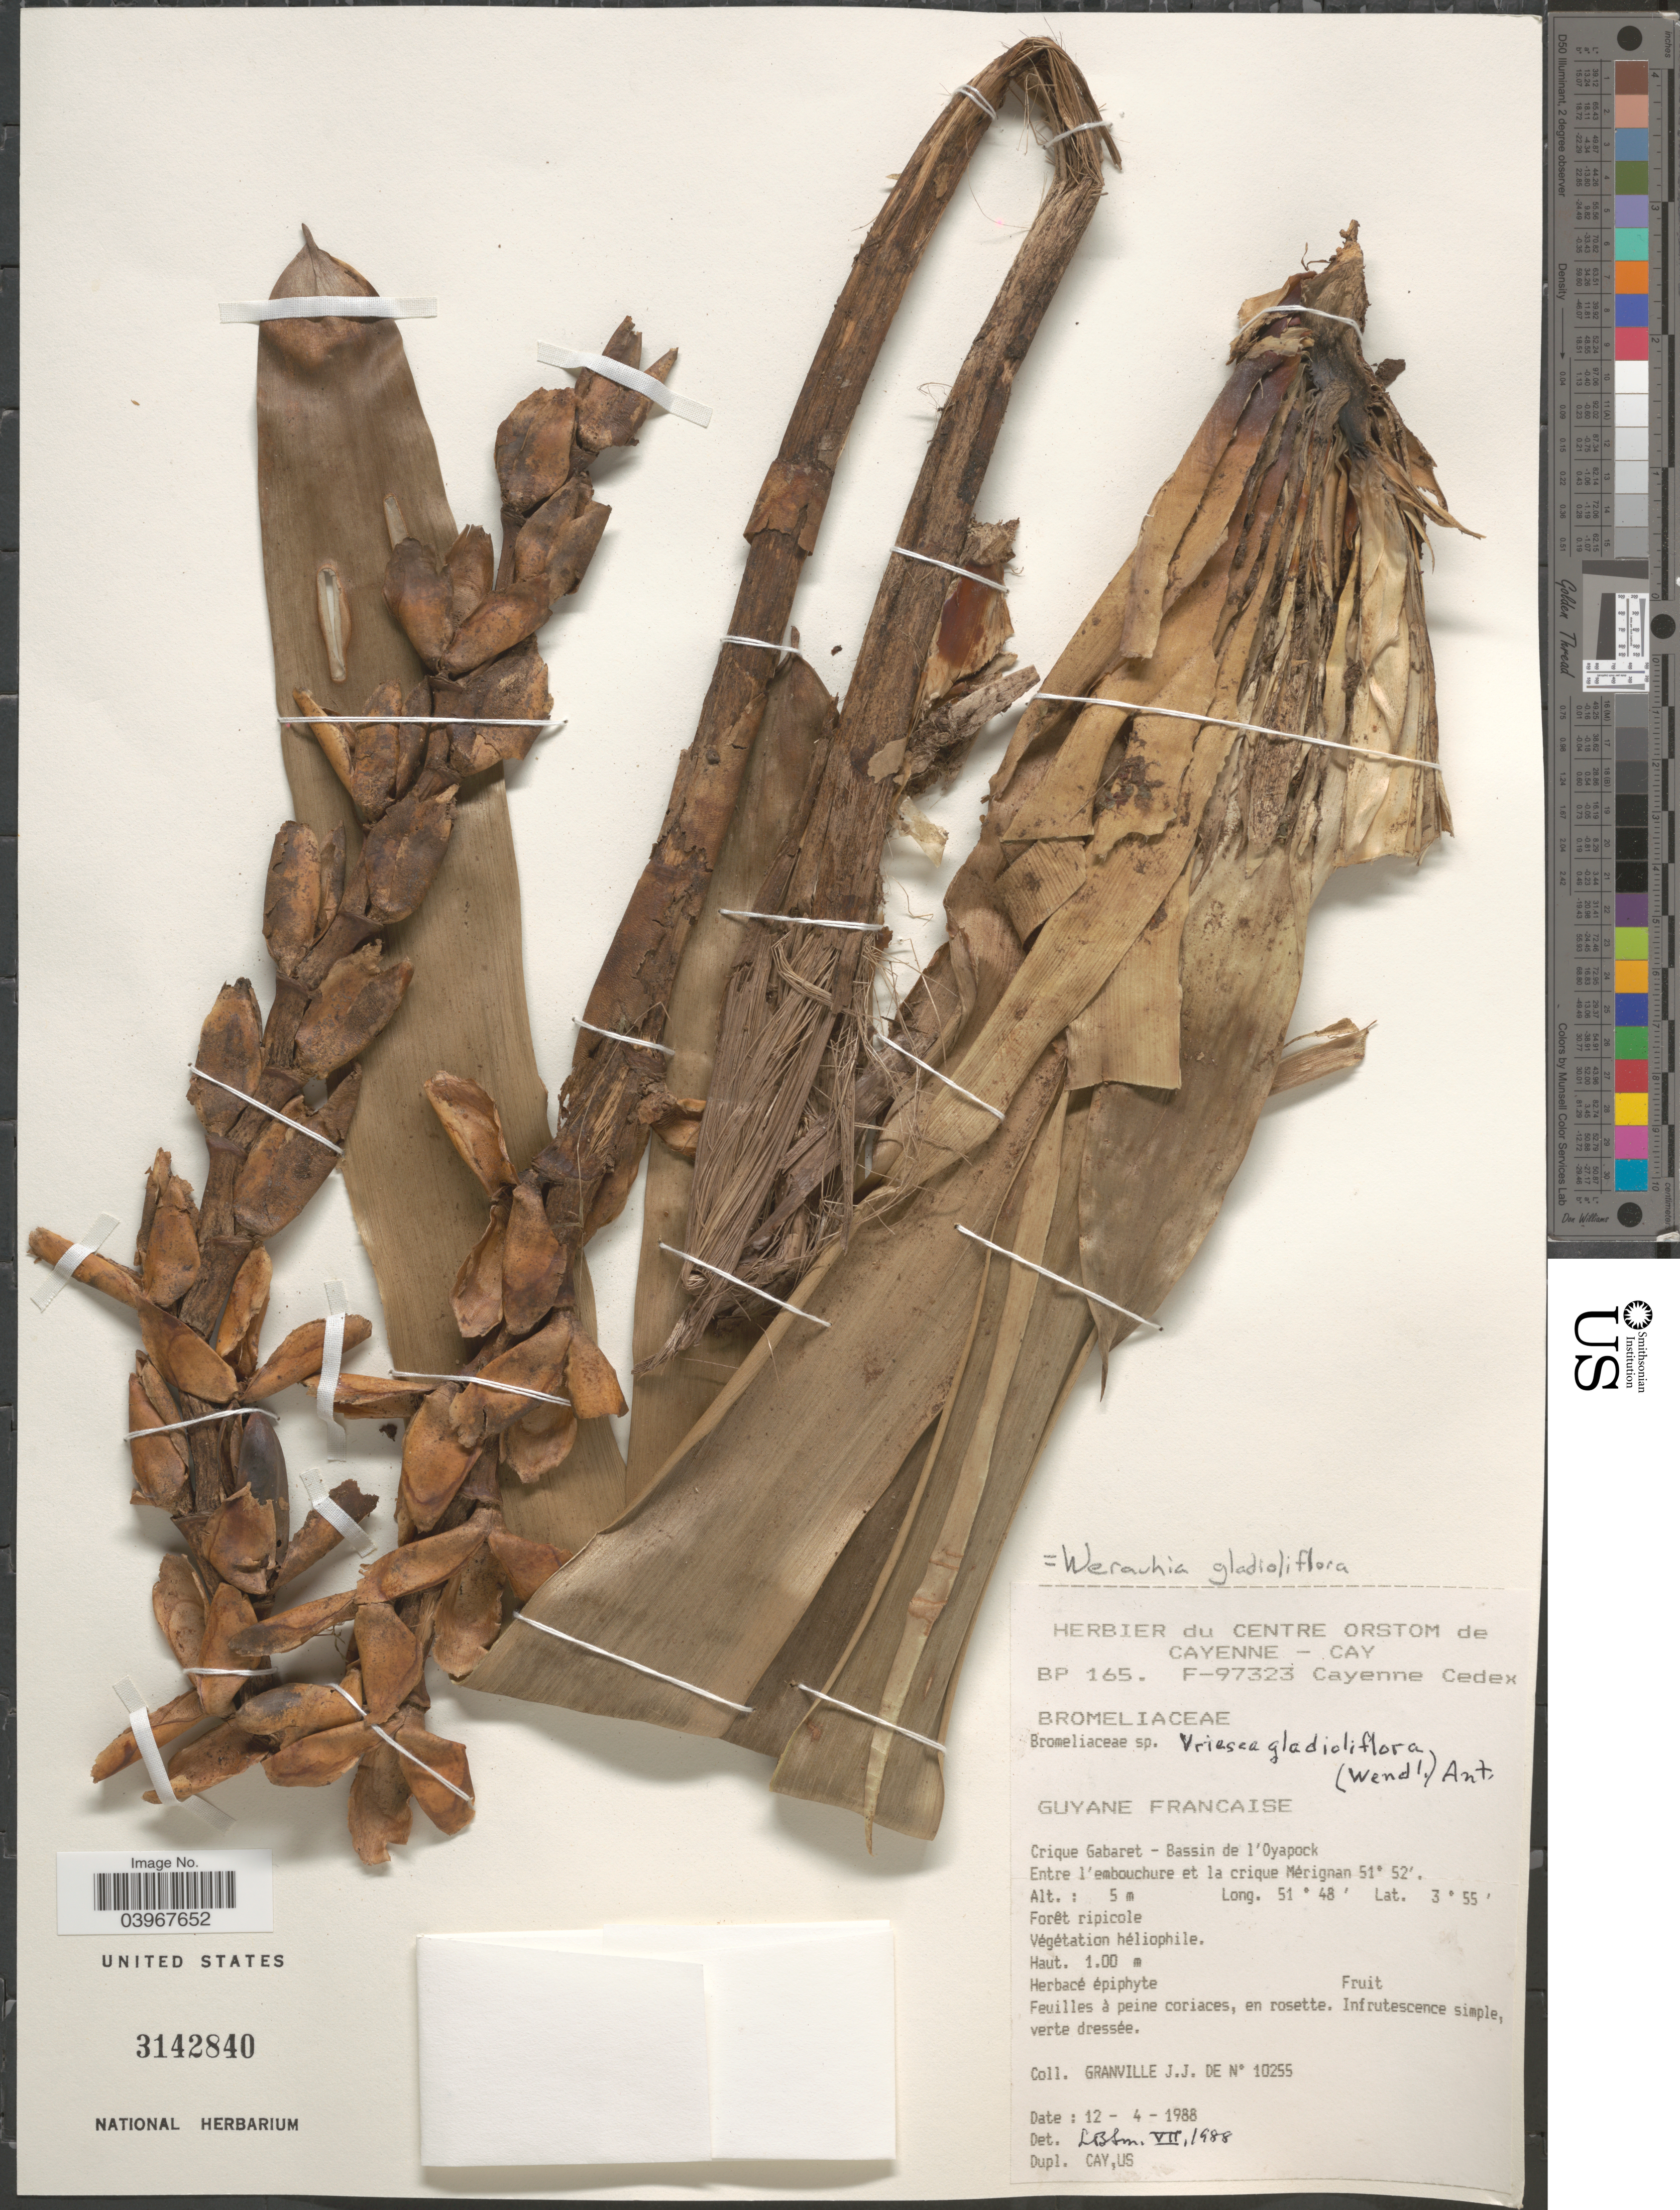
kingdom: Plantae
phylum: Tracheophyta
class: Liliopsida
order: Poales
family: Bromeliaceae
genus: Werauhia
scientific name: Werauhia gladioliflora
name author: (H. Wendl.) J.R. Grant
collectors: Granville, J. J. de, (CAY), Institut de Recherche pour le Developpement (IRD) (FRENCH GUIANA) (Determiner), Sarthou, C. (Determiner)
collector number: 10255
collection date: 1988-04-12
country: French Guiana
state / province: Cayenne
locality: Guyane Francaise. Crique Gabaret - Bassin de l'Oyapock. Entre l'embouchure et la crique Mérignan.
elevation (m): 5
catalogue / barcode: US 3142840